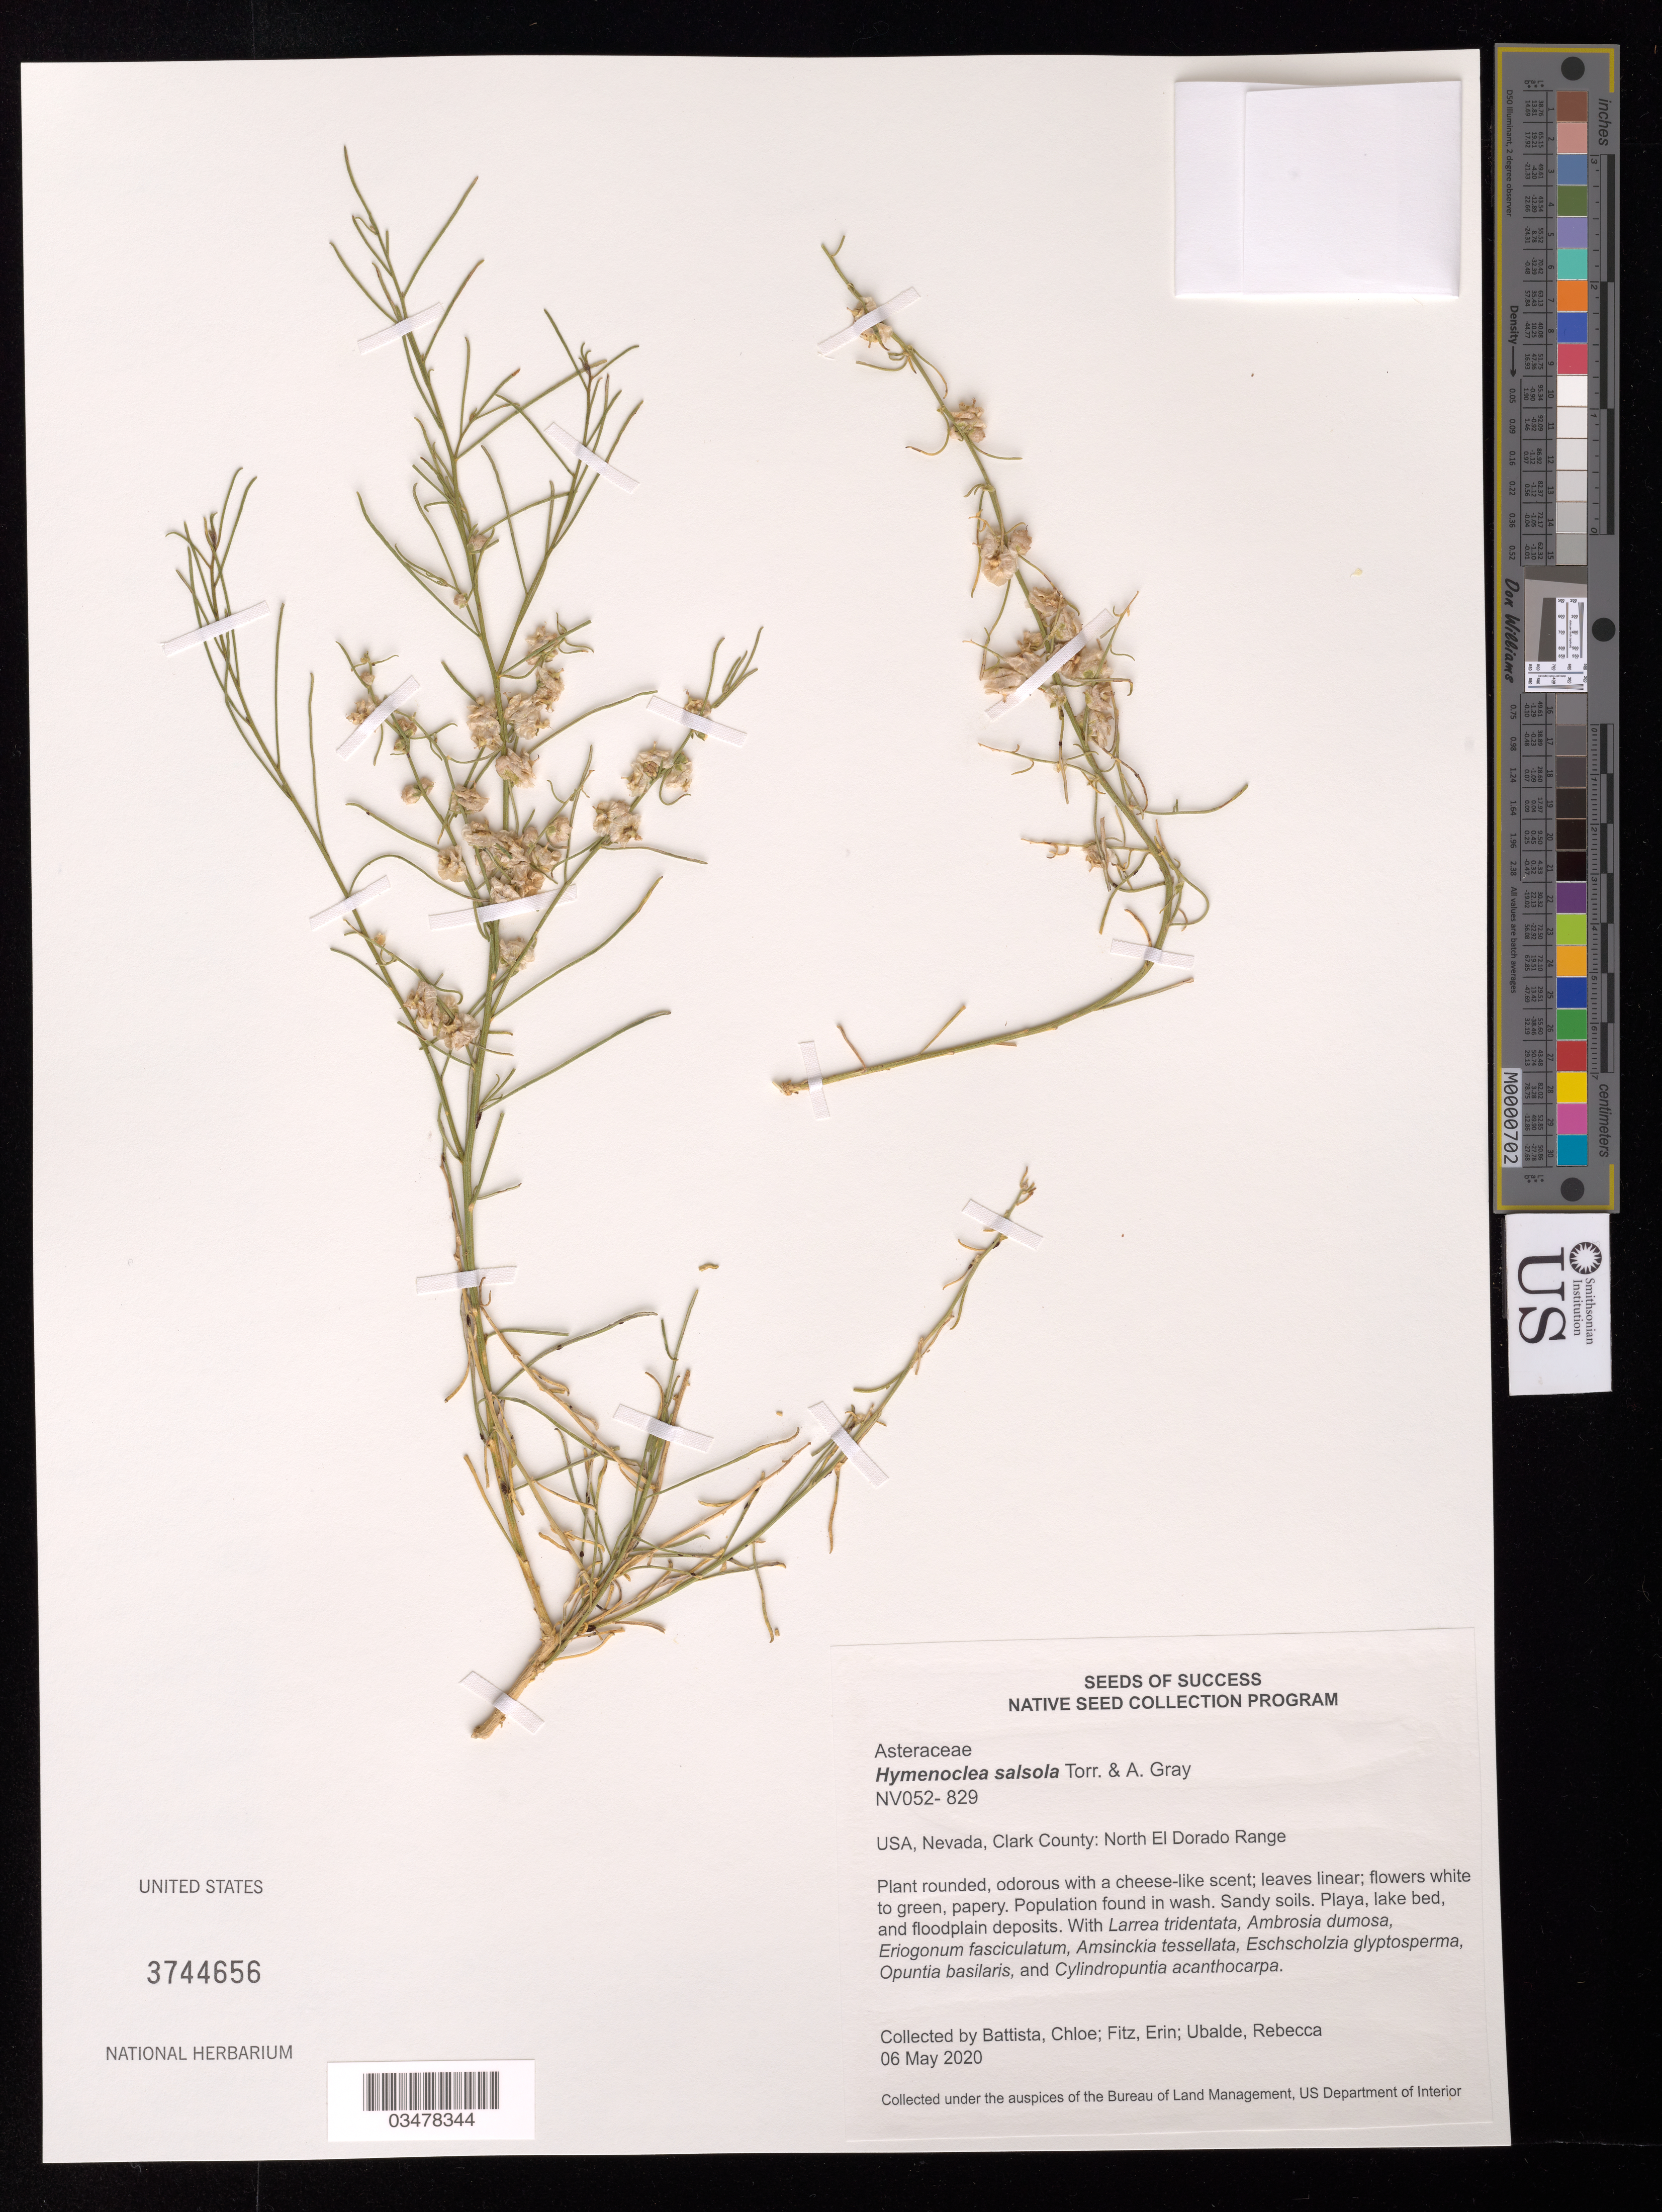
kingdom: Plantae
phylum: Tracheophyta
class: Magnoliopsida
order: Asterales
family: Asteraceae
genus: Hymenoclea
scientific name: Hymenoclea salsola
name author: Torr. & A. Gray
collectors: C. Battista, E. Fitz & R. Ubalde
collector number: NV052-829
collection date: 2020-05-06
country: United States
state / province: Nevada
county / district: Clark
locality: North El Dorado Range.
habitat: Wash.Sandy soils, Playa, lake bed and floodplain deposits. With Ambrosia dumosa, Opuntia basilaris, etc.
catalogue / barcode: US 3744656